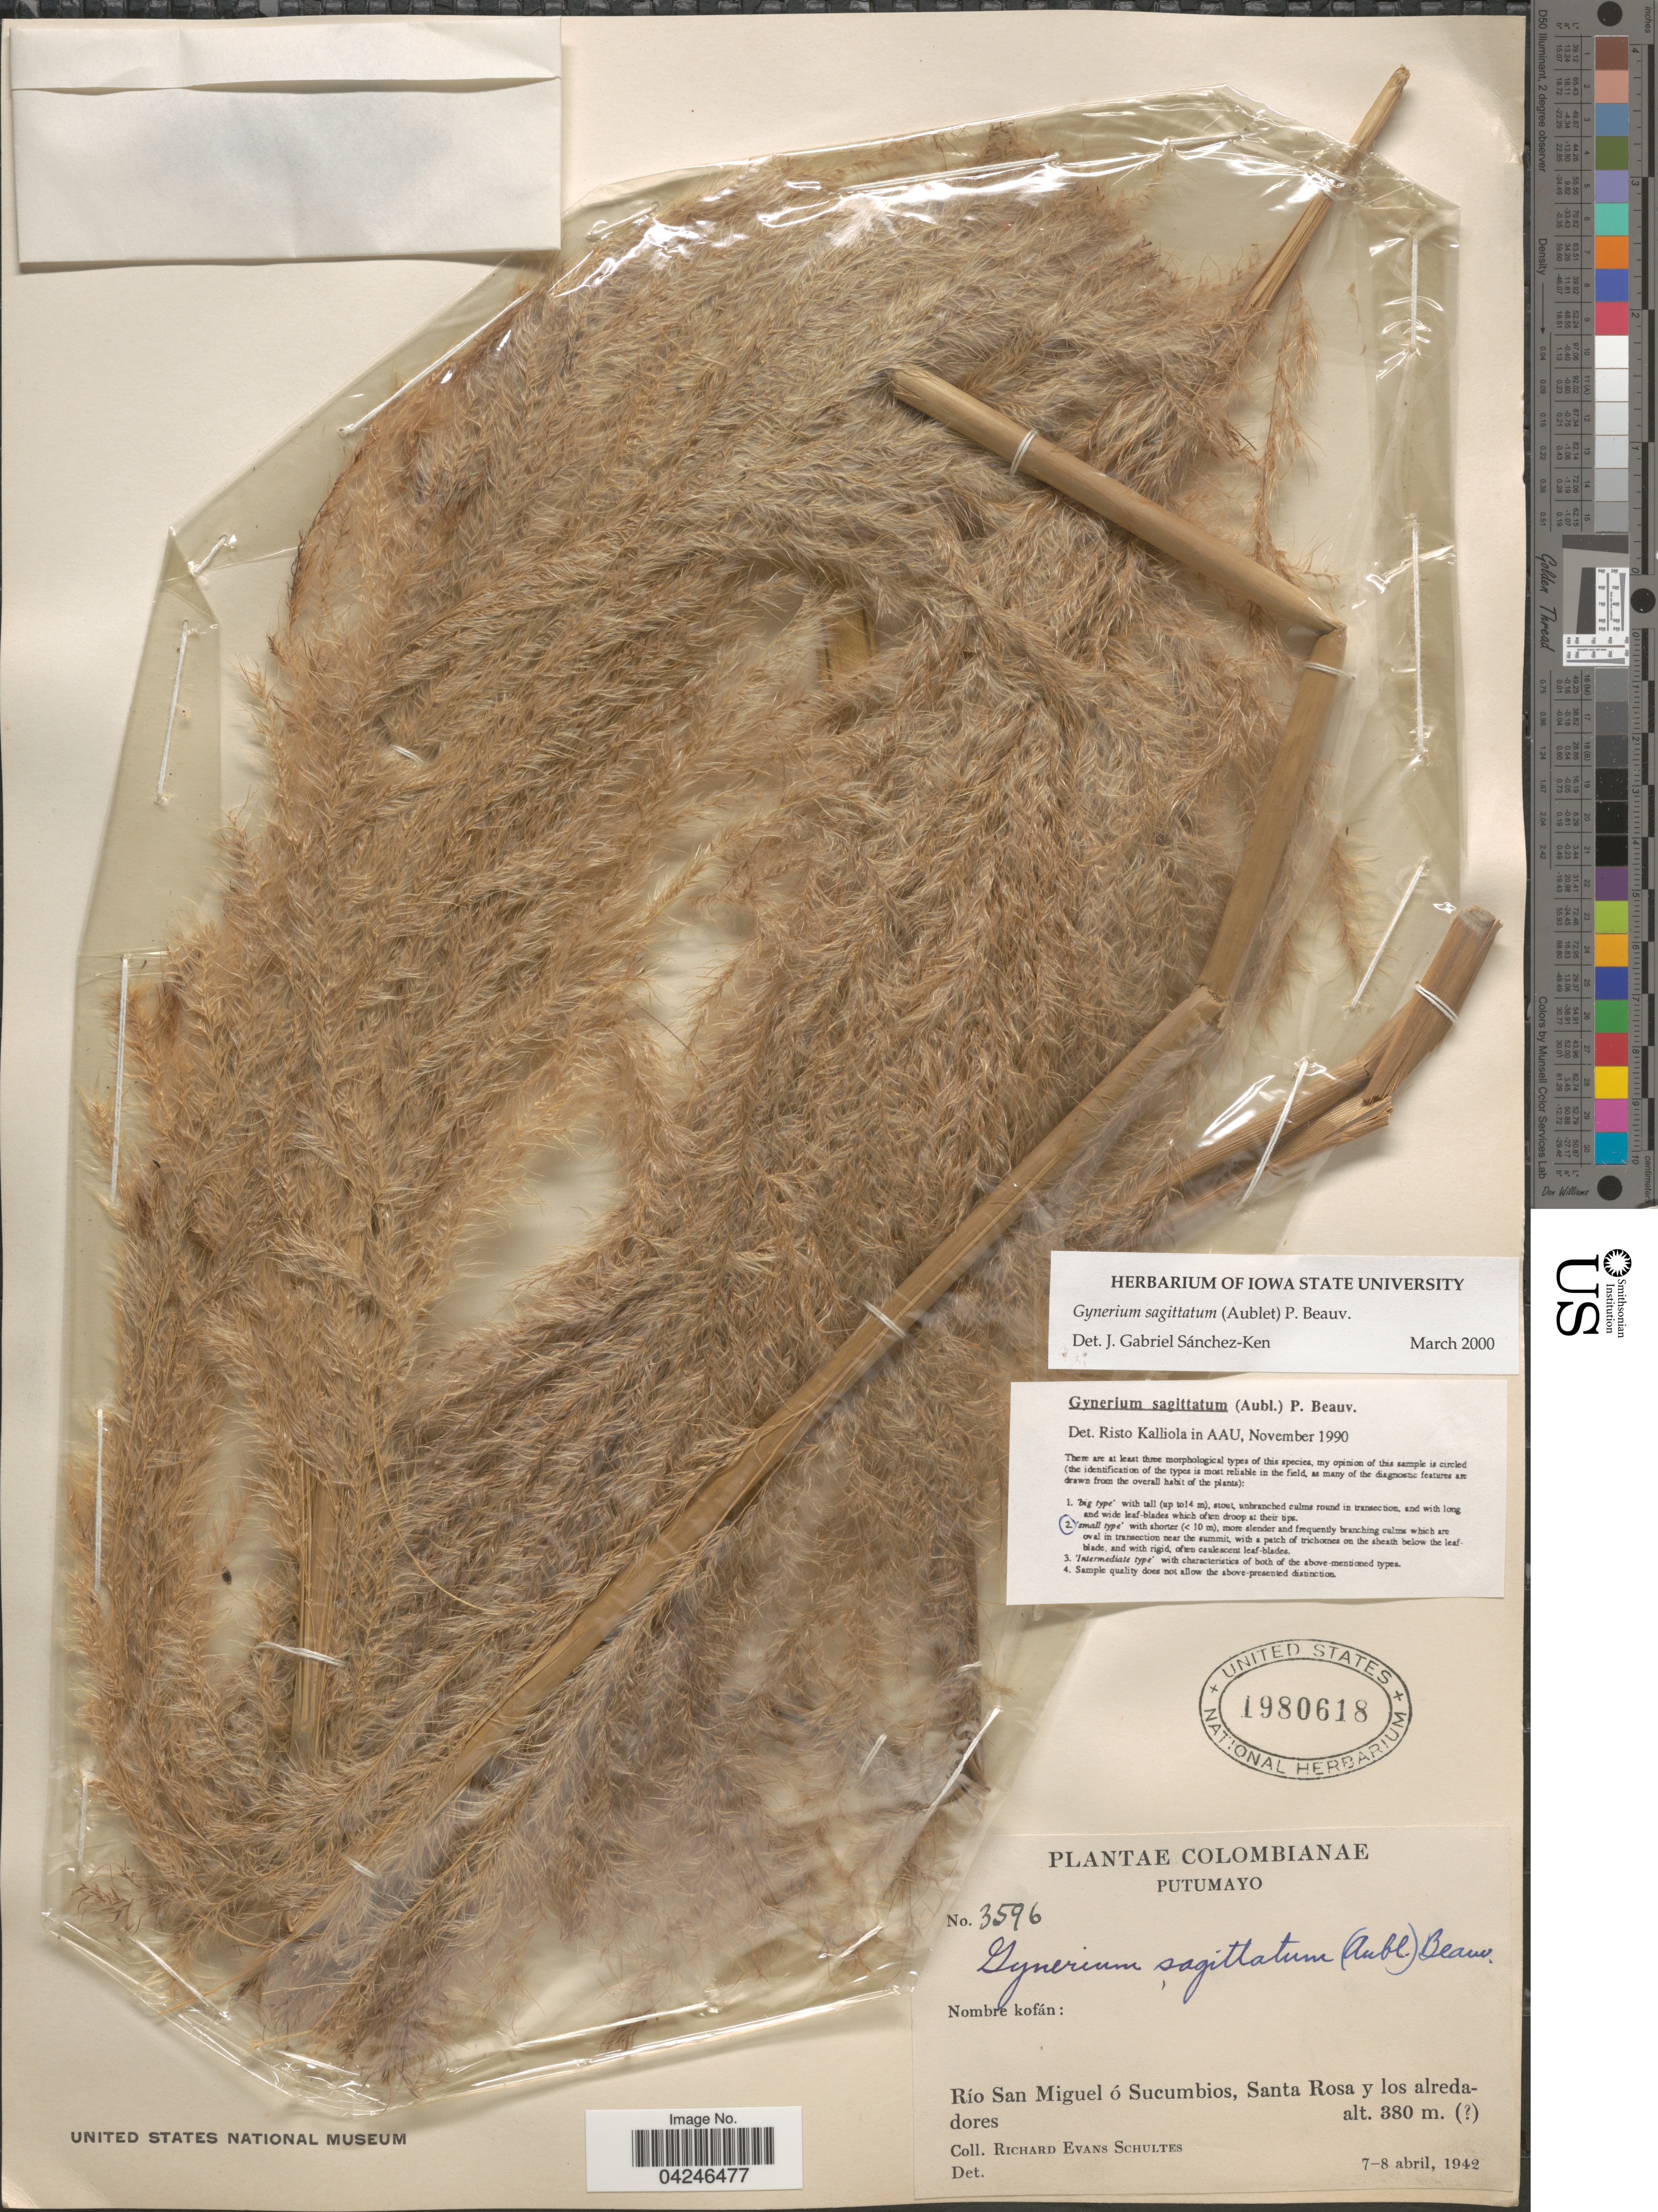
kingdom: Plantae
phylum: Tracheophyta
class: Liliopsida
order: Poales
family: Poaceae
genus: Gynerium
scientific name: Gynerium sagittatum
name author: (Aubl.) P. Beauv.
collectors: R. E. Schultes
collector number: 3596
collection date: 1942-04-07/1942-04-08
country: Colombia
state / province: Putumayo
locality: Río San Miguel ó Sucumbios, Santa Rosa y los alrededores.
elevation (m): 380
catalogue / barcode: US 1980618